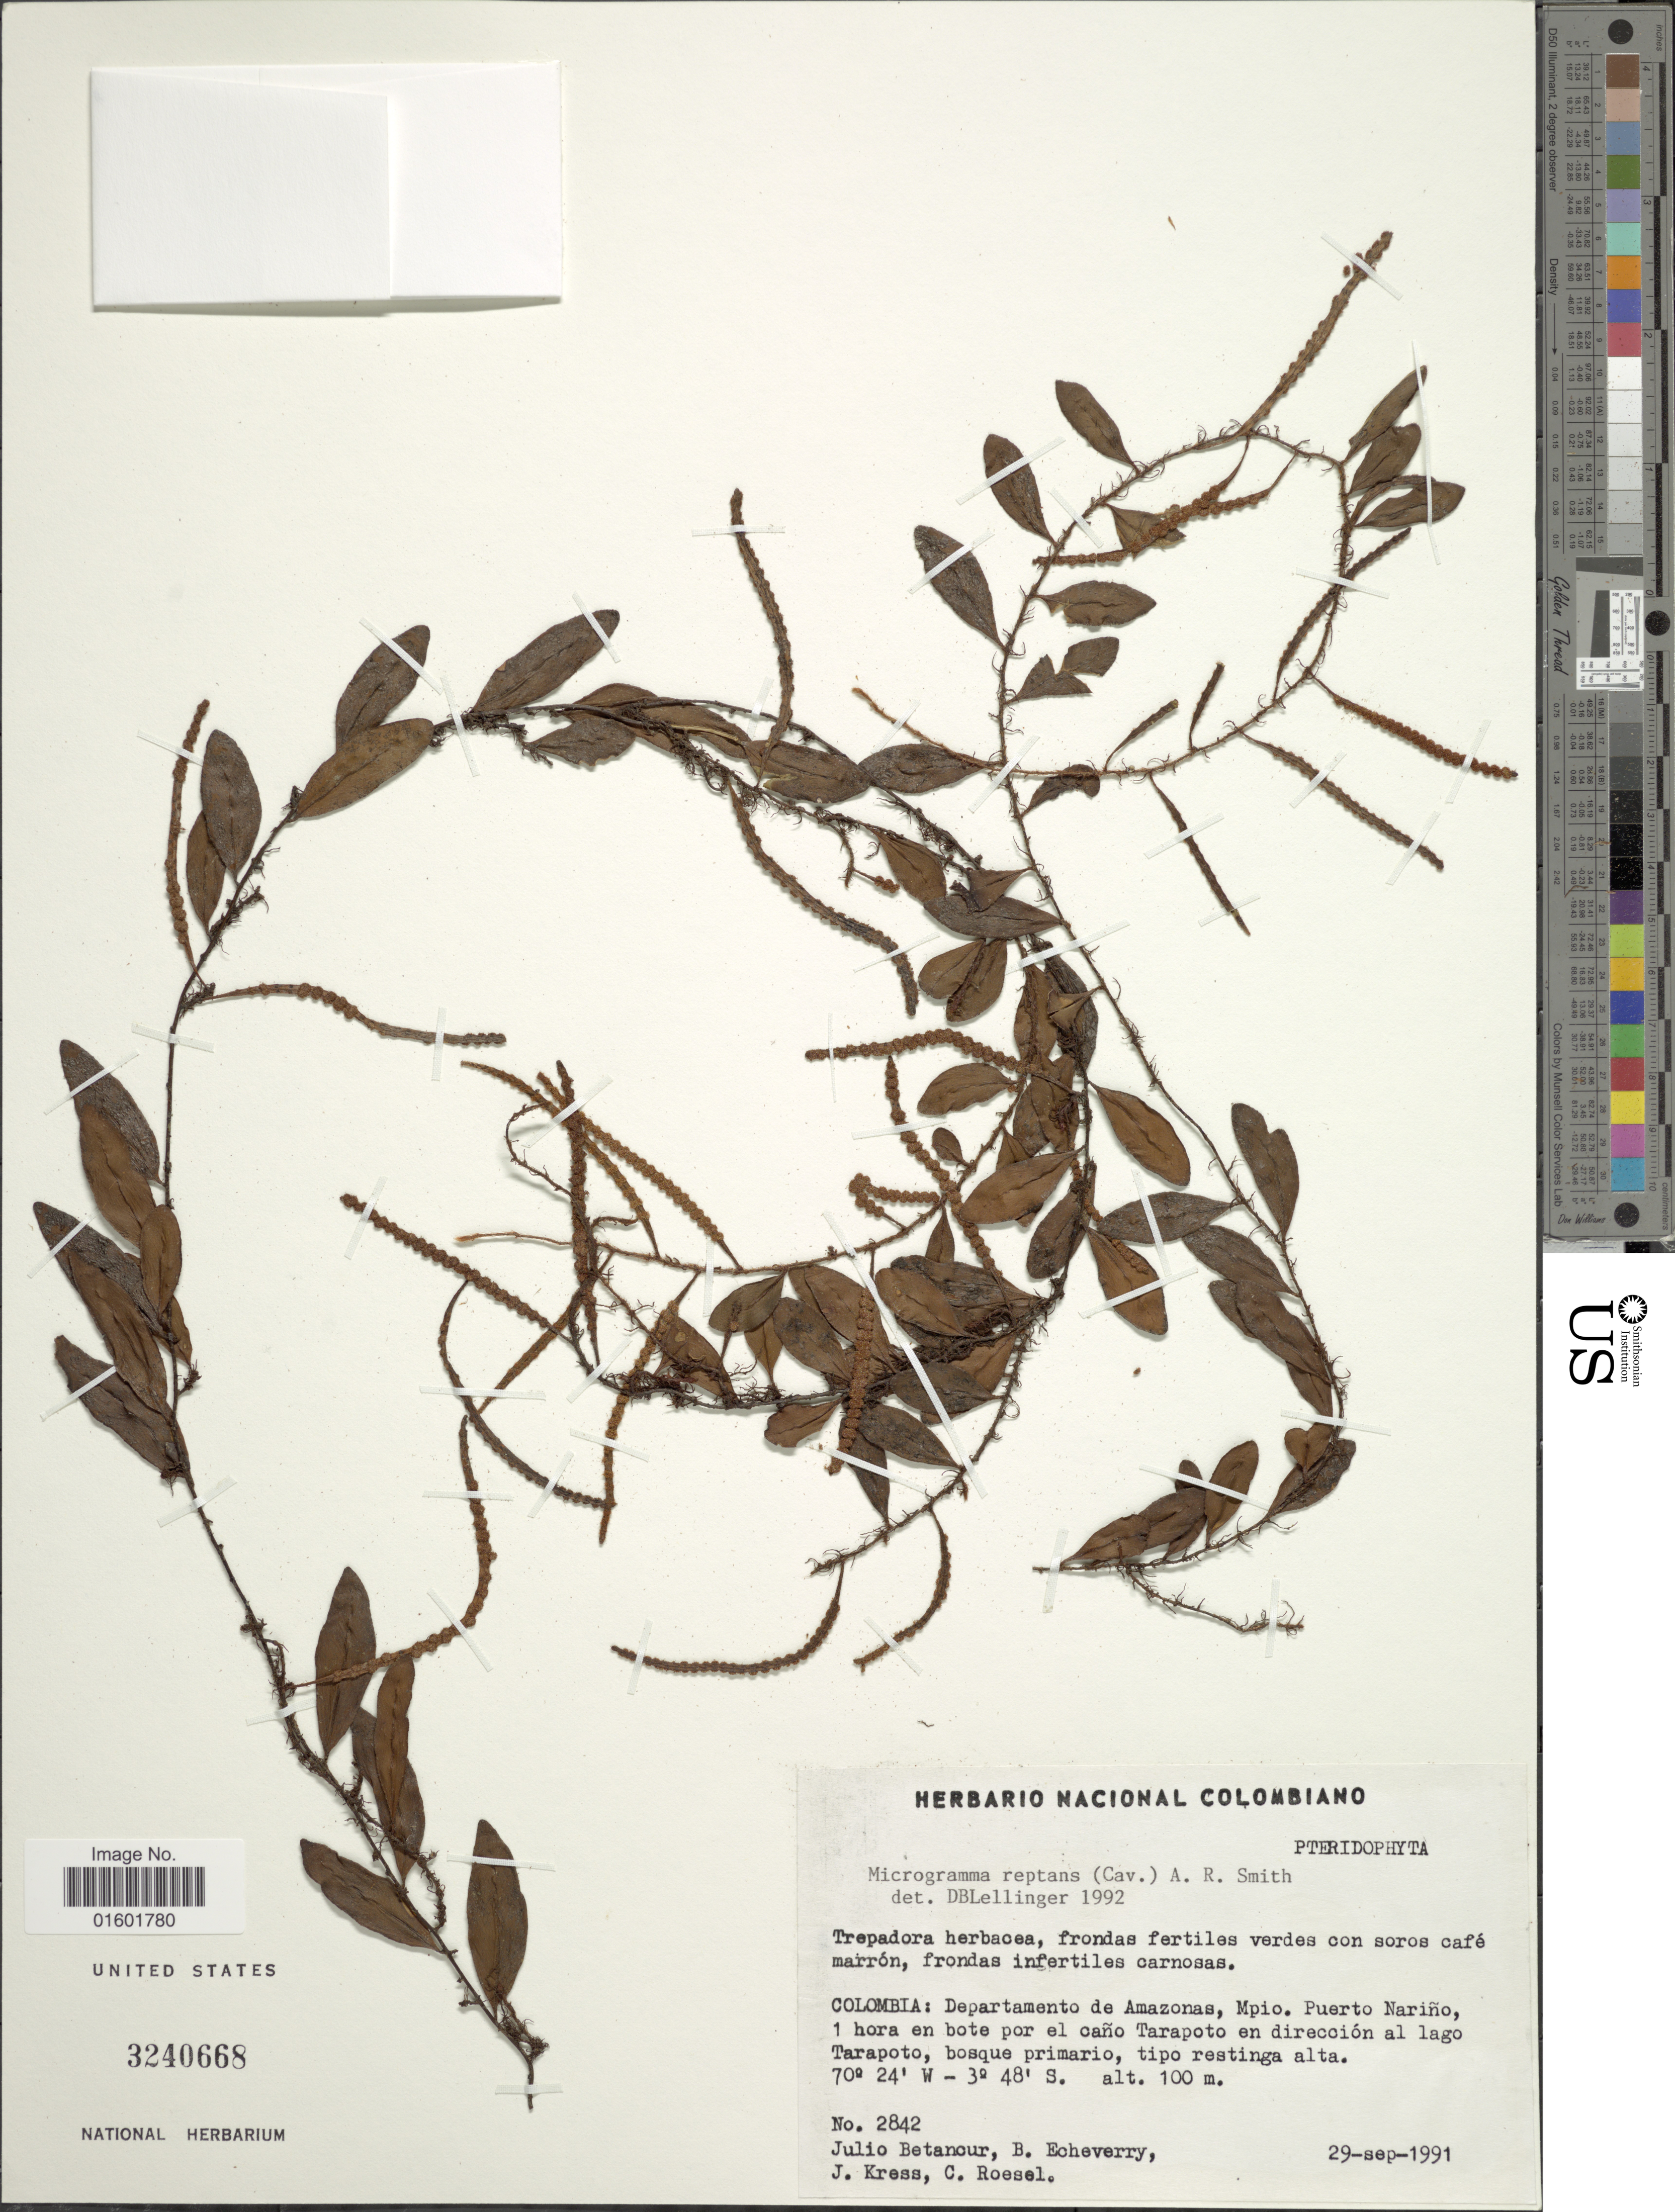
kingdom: Plantae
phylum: Tracheophyta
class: Polypodiopsida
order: Polypodiales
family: Polypodiaceae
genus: Microgramma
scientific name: Microgramma reptans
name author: (Cav.) A.R. Sm.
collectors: J. Betancur, B. Echeverry, J. Kress & C. S. Roesel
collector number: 2842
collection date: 1991-09-29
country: Colombia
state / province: Amazônas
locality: Mpio. Puerto Narino, 1 hora en bote por el cano Tarapoto en direccion al lago Tarapoto, bosque primario, tipo restinga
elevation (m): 100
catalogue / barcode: US 3240668